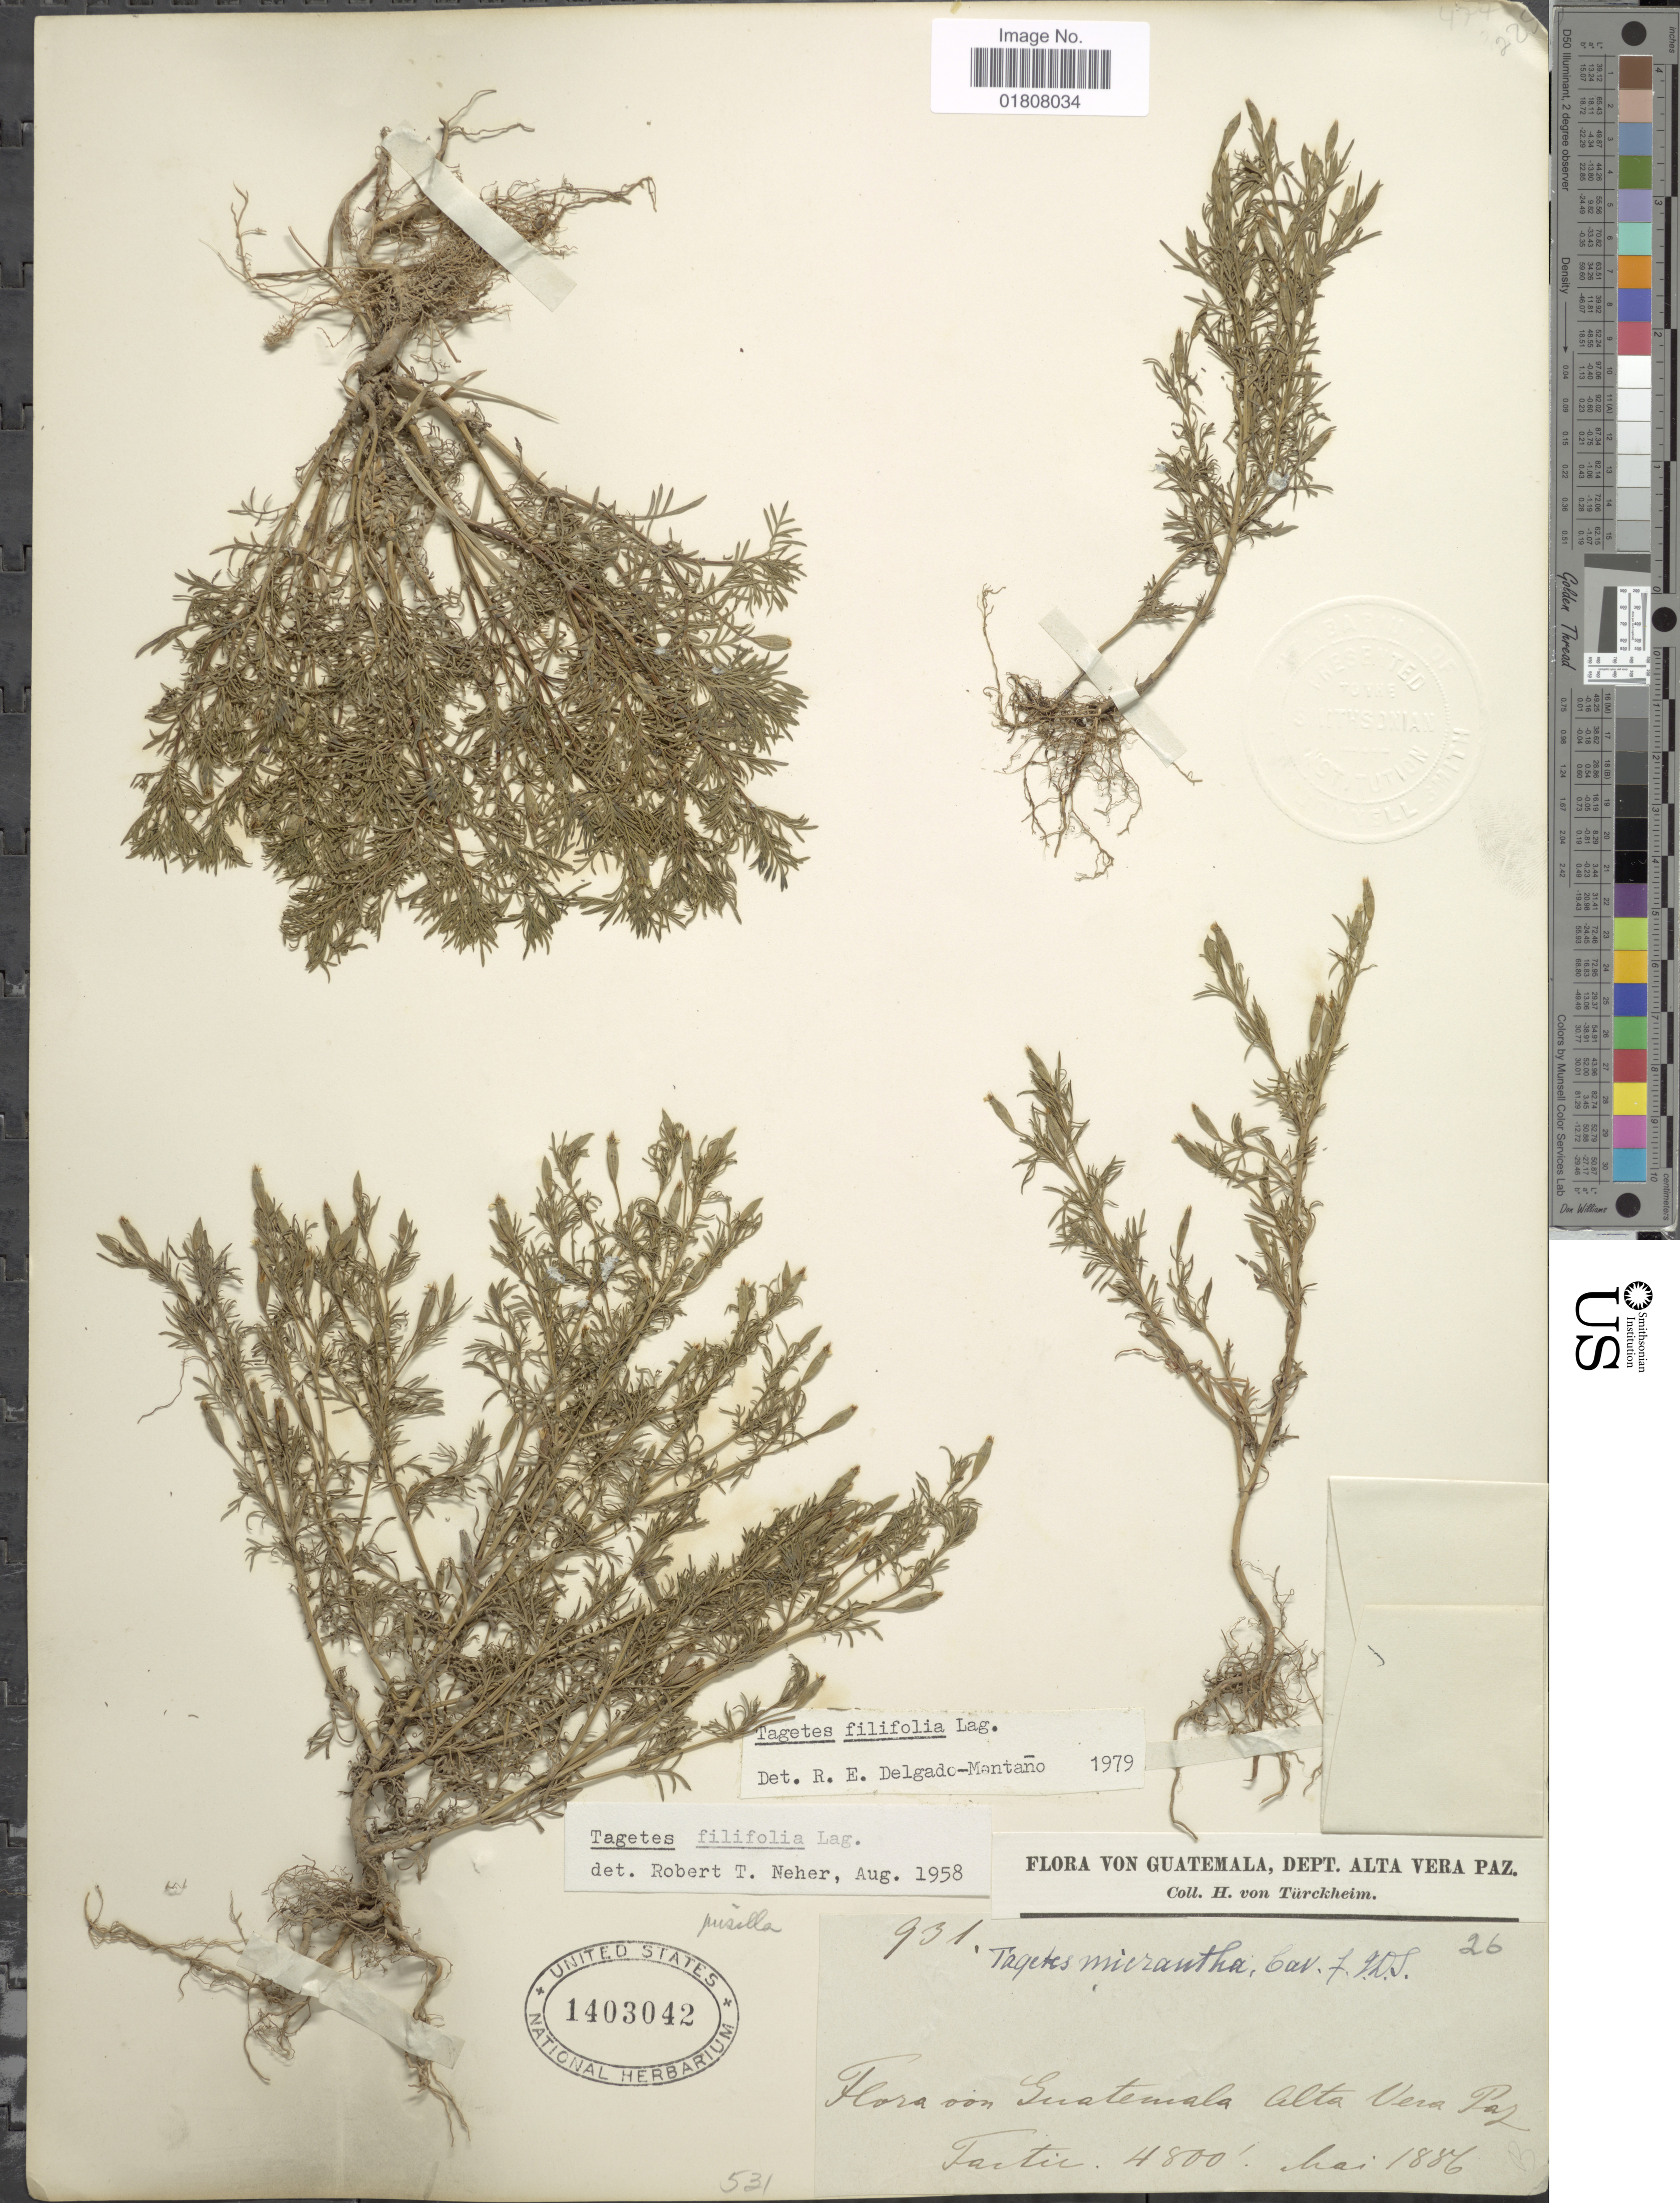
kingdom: Plantae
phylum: Tracheophyta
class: Magnoliopsida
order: Asterales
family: Asteraceae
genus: Tagetes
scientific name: Tagetes filifolia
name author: Lag.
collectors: H. von Türckheim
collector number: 931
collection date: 1886-05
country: Guatemala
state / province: Alta Verapaz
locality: Tactic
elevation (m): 1463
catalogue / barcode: US 1403042